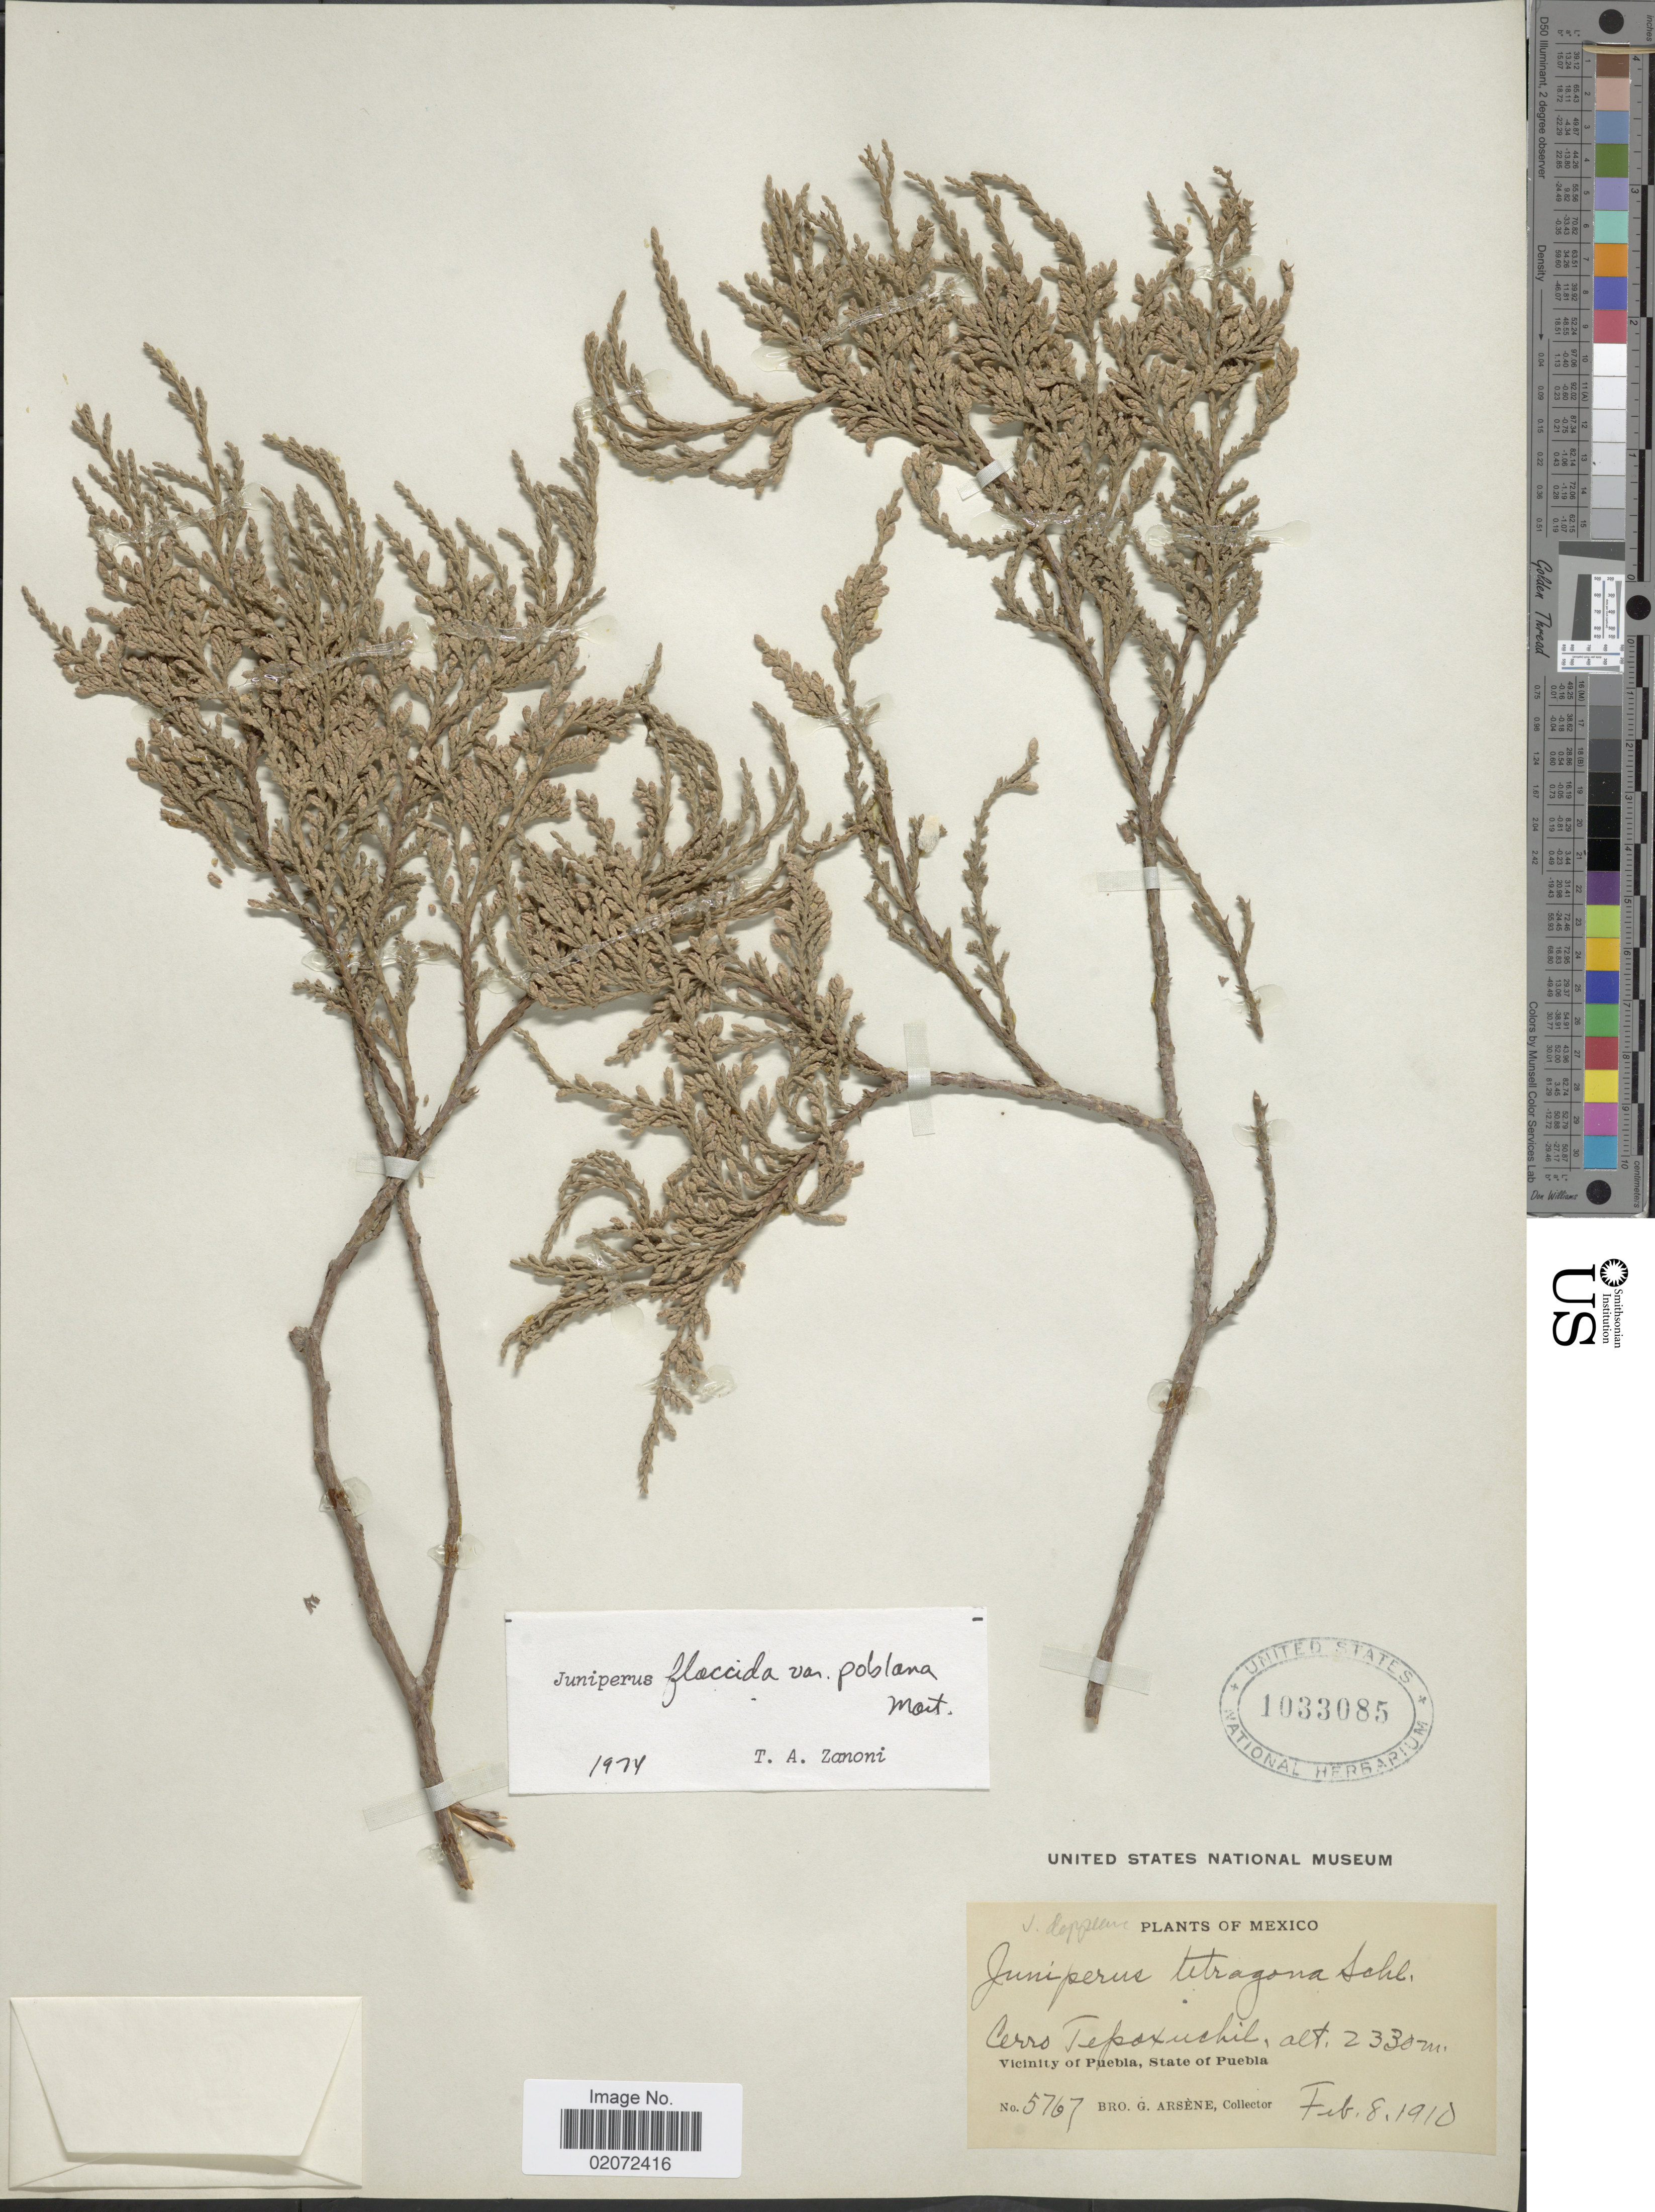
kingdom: Plantae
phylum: Tracheophyta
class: Pinopsida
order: Pinales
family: Cupressaceae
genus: Juniperus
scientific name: Juniperus flaccida var. poblana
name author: Martínez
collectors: Bro. G. Arsène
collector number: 5767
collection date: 1910-02-08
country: Mexico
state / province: Puebla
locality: Cerro Tepoxuchil. Vicinity of Puebla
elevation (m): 2330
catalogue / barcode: US 1033085